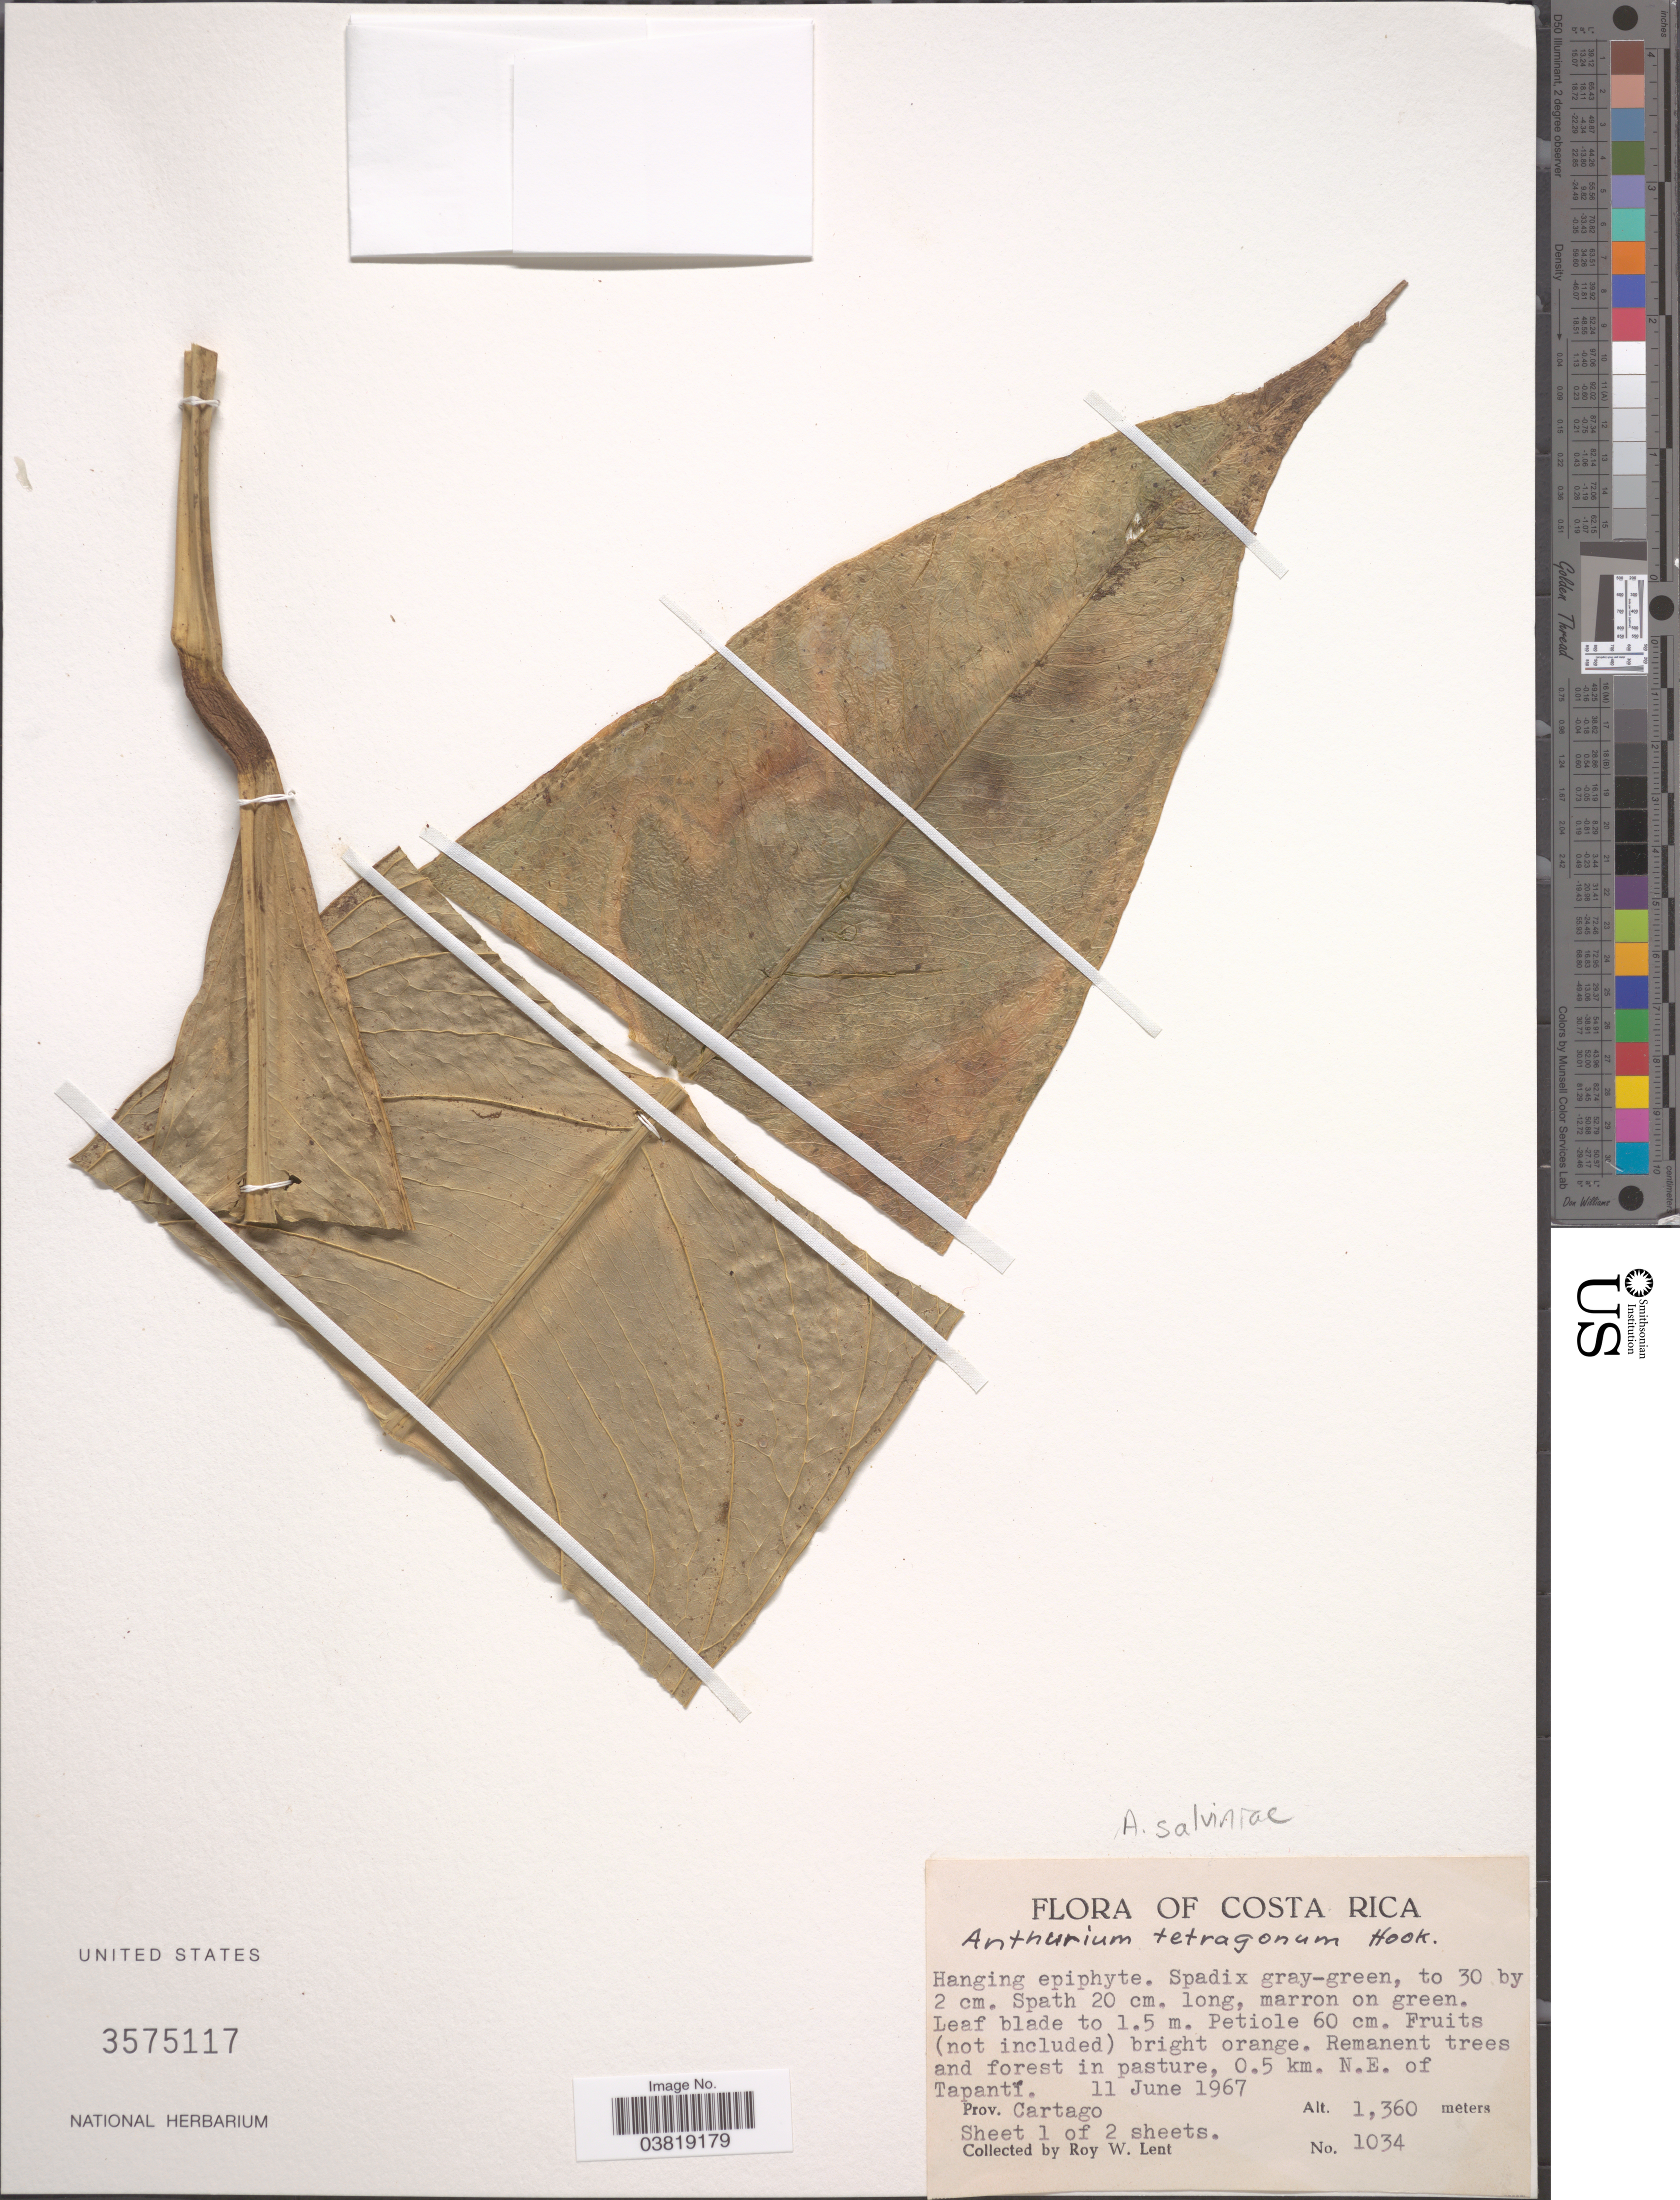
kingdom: Plantae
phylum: Tracheophyta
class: Liliopsida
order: Alismatales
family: Araceae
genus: Anthurium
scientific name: Anthurium salvinii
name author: Hemsl.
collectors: R. W. Lent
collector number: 1034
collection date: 1967-06-11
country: Costa Rica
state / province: Cartago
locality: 0.5 km. N.E. of Tapantí.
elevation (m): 1360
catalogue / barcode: US 3575117